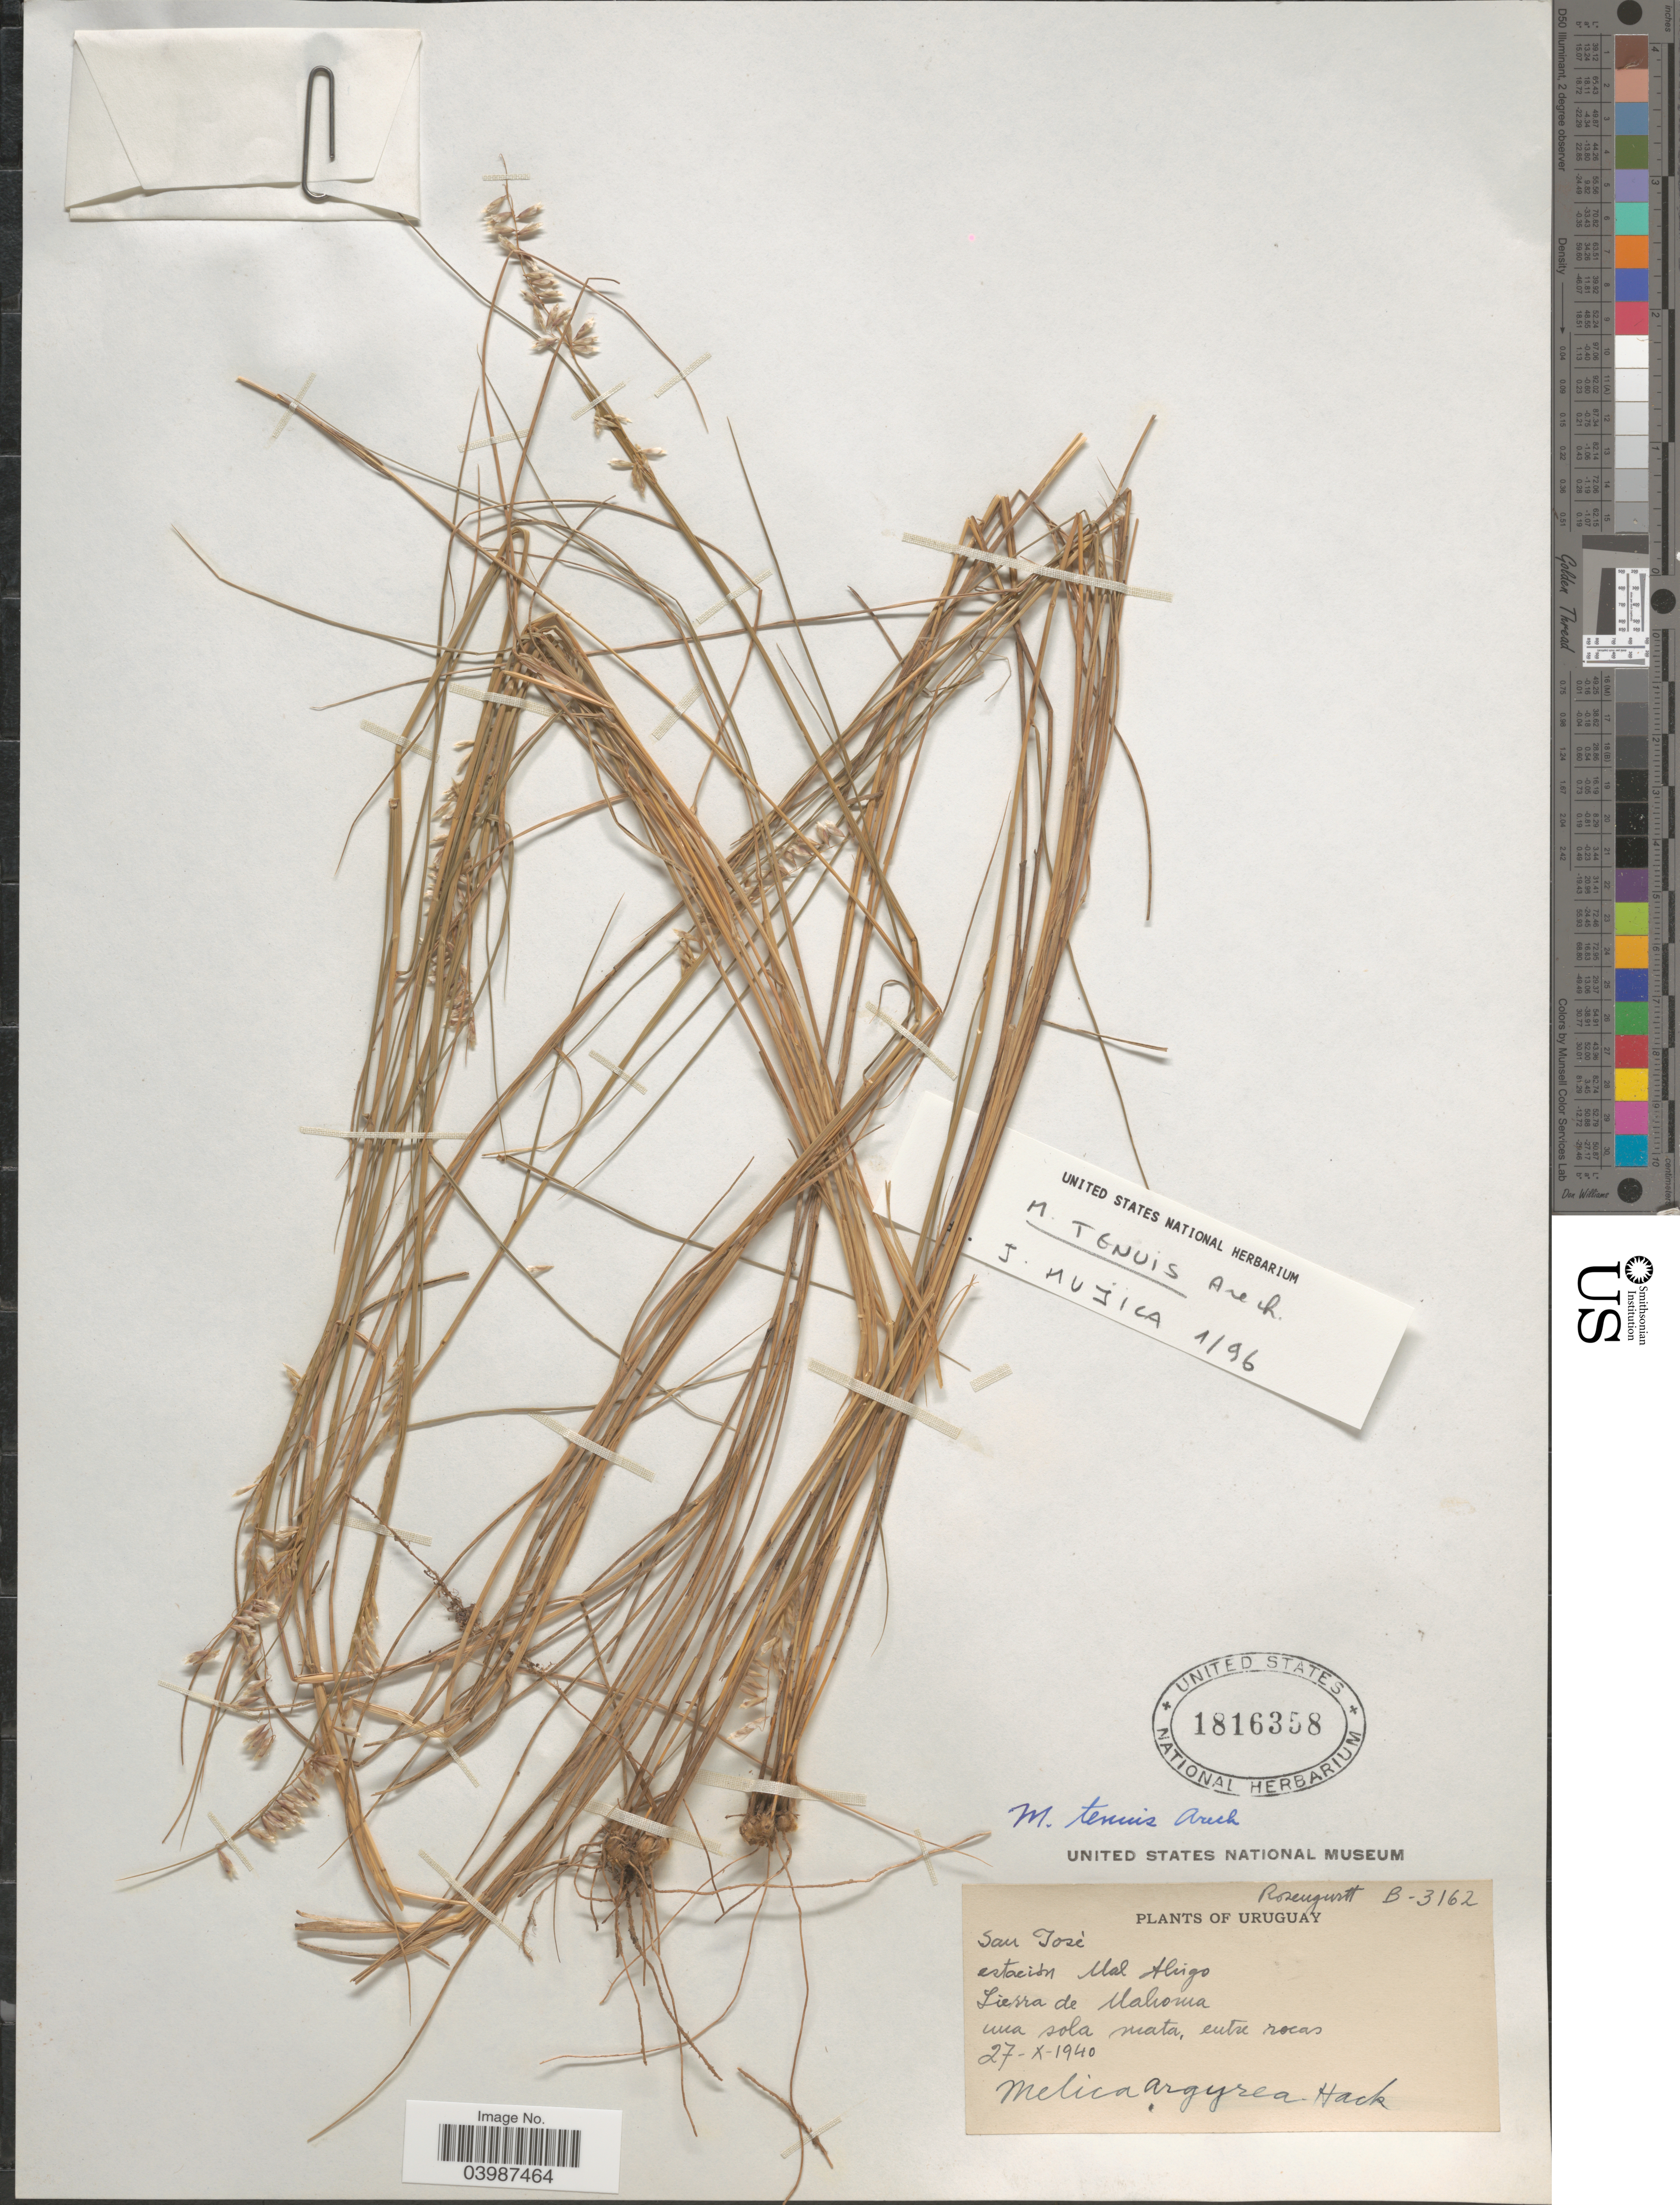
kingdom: Plantae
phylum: Tracheophyta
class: Liliopsida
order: Poales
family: Poaceae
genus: Melica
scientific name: Melica tenuis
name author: Arechav.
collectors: Rosengurtt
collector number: B-3162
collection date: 1940-10-27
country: Uruguay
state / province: San Jose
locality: Estación Mal Albrigo. Sierra de Mahoma.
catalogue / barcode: US 1816358